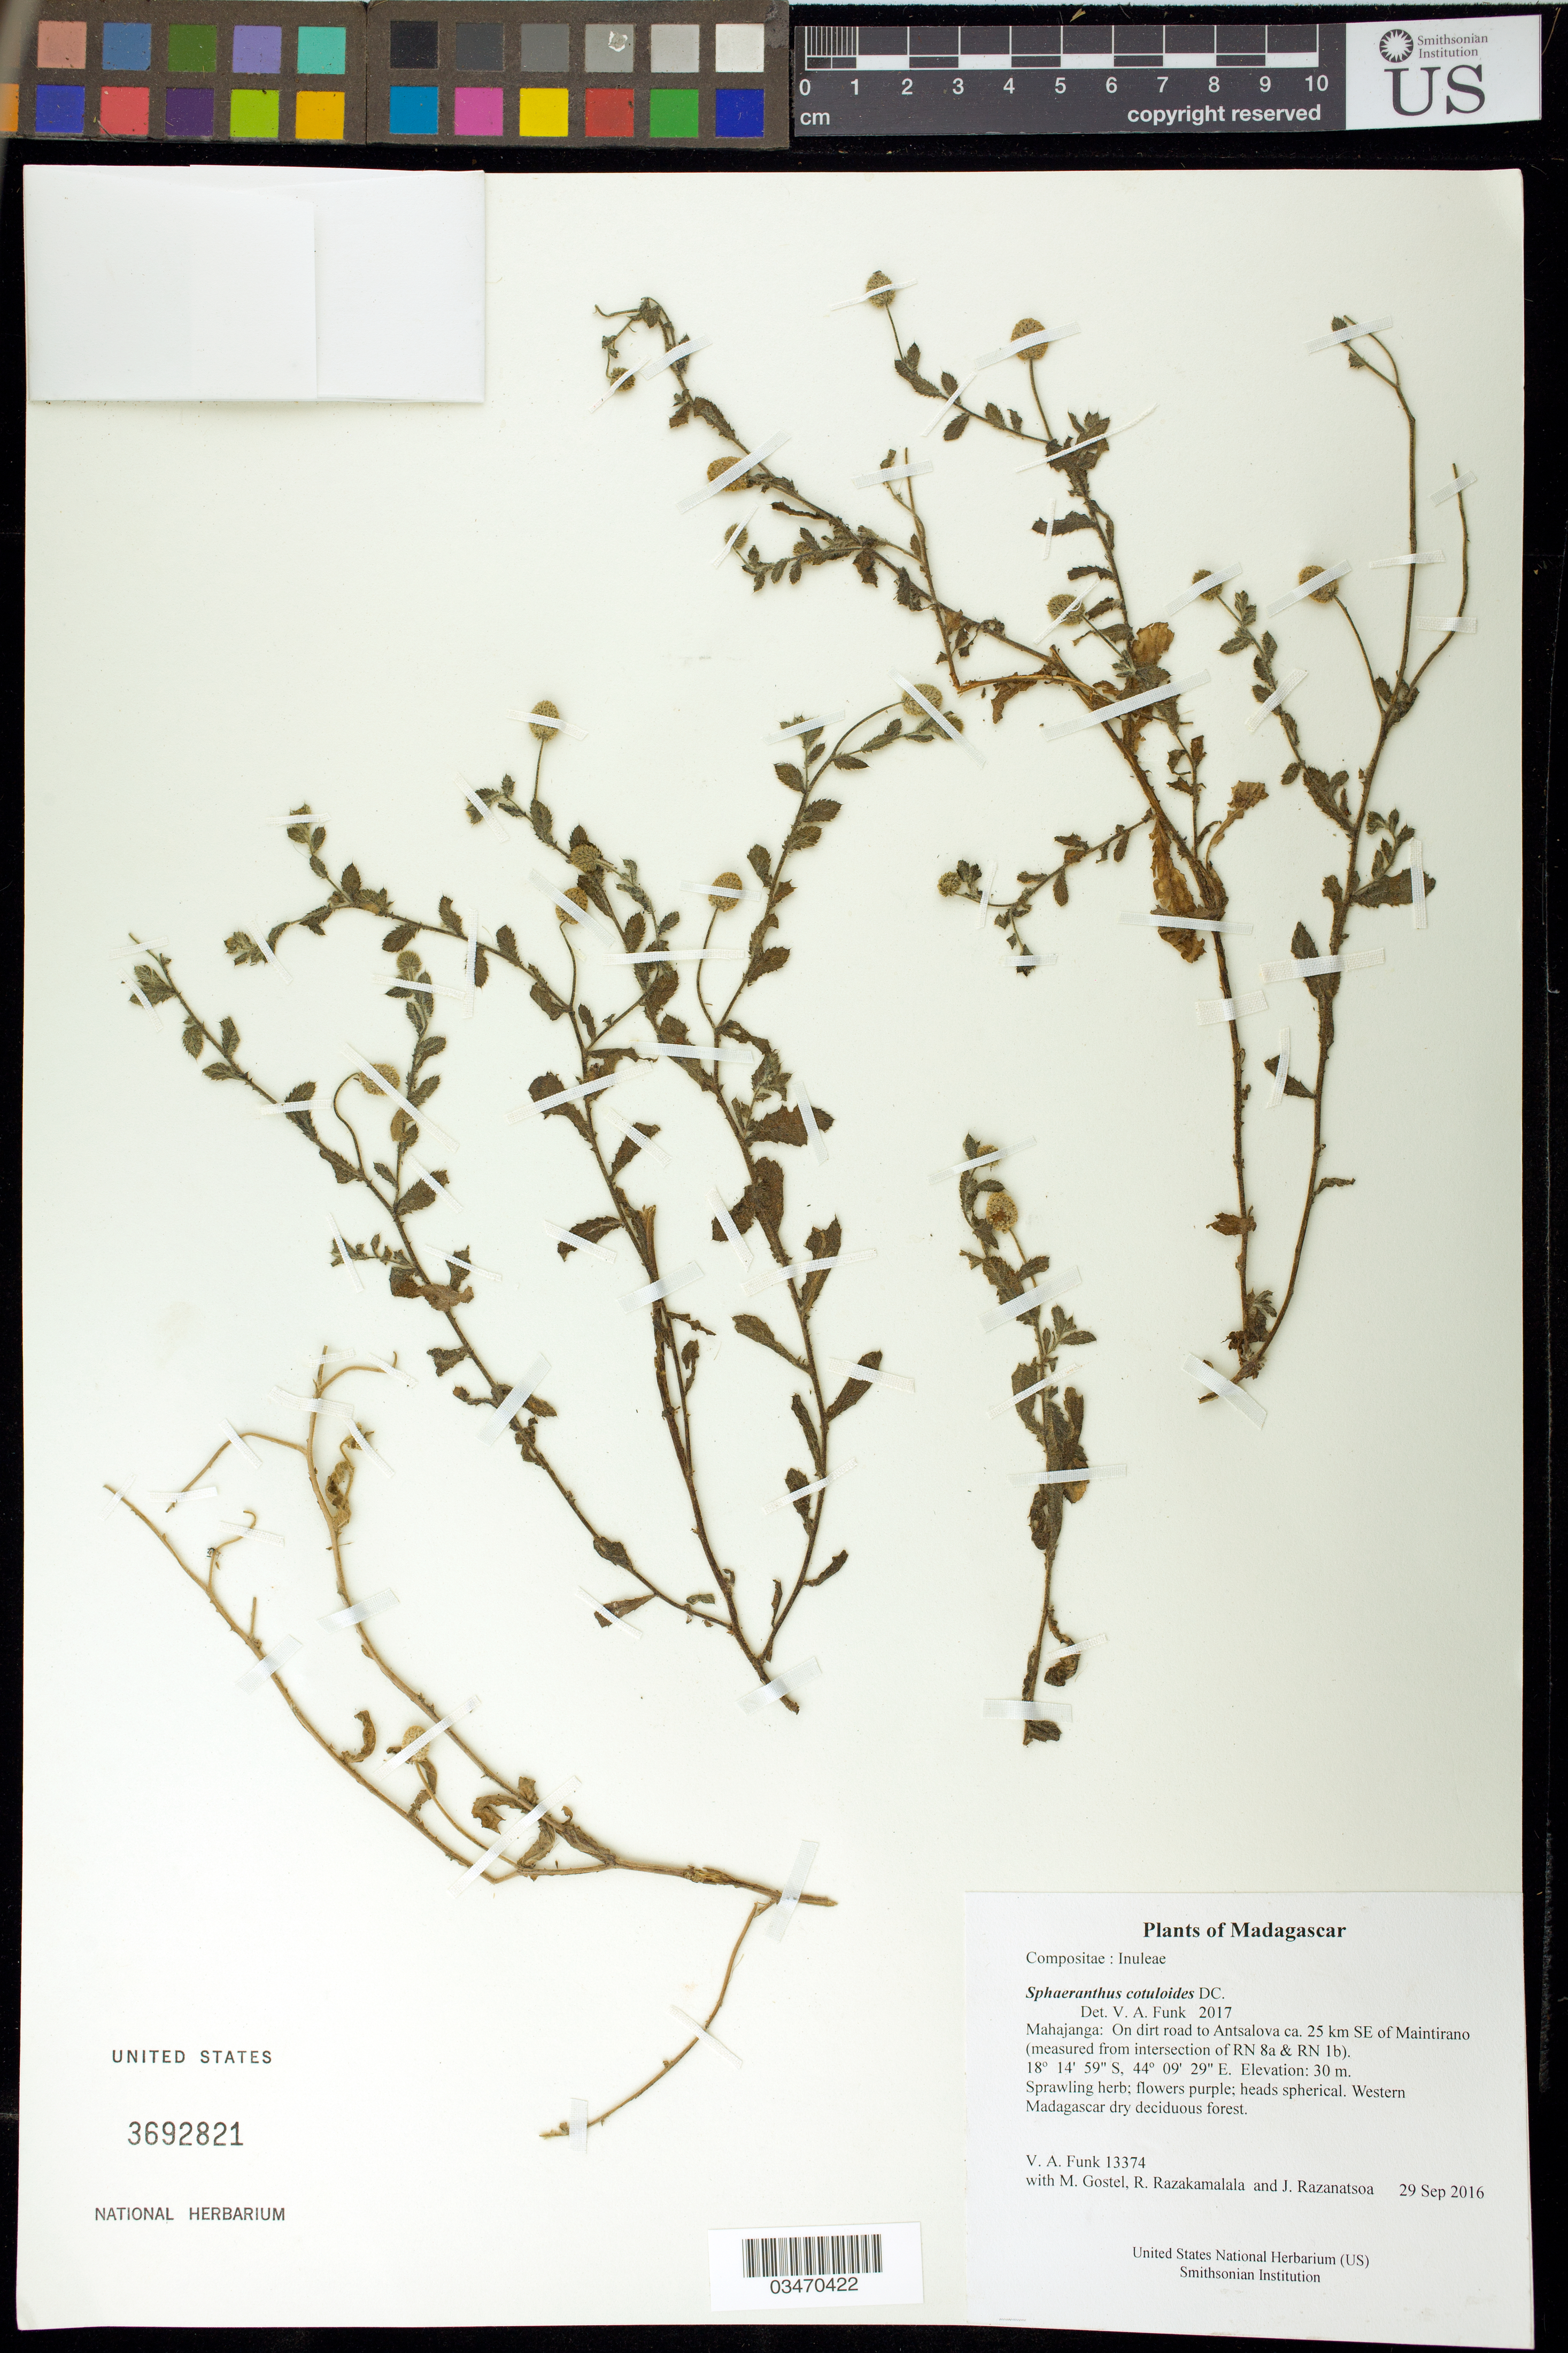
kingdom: Plantae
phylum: Tracheophyta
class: Magnoliopsida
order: Asterales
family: Asteraceae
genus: Sphaeranthus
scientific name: Sphaeranthus cotuloides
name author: DC.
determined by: Funk, Vicki A., (BOT), Smithsonian Institution - National Museum of Natural History (UNITED STATES)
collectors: M. R. Gostel, R. Razakamalala & J. Razanatsoa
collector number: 13374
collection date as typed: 29 Sep 2016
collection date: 2016-09-29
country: Madagascar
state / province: Melaky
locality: On dirt road to Antsalova ca. 25 km SE of Maintirano (measured from intersection of RN 8a & RN 1b)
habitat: Western Madagascar dry deciduous forest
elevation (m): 30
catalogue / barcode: US 3692821